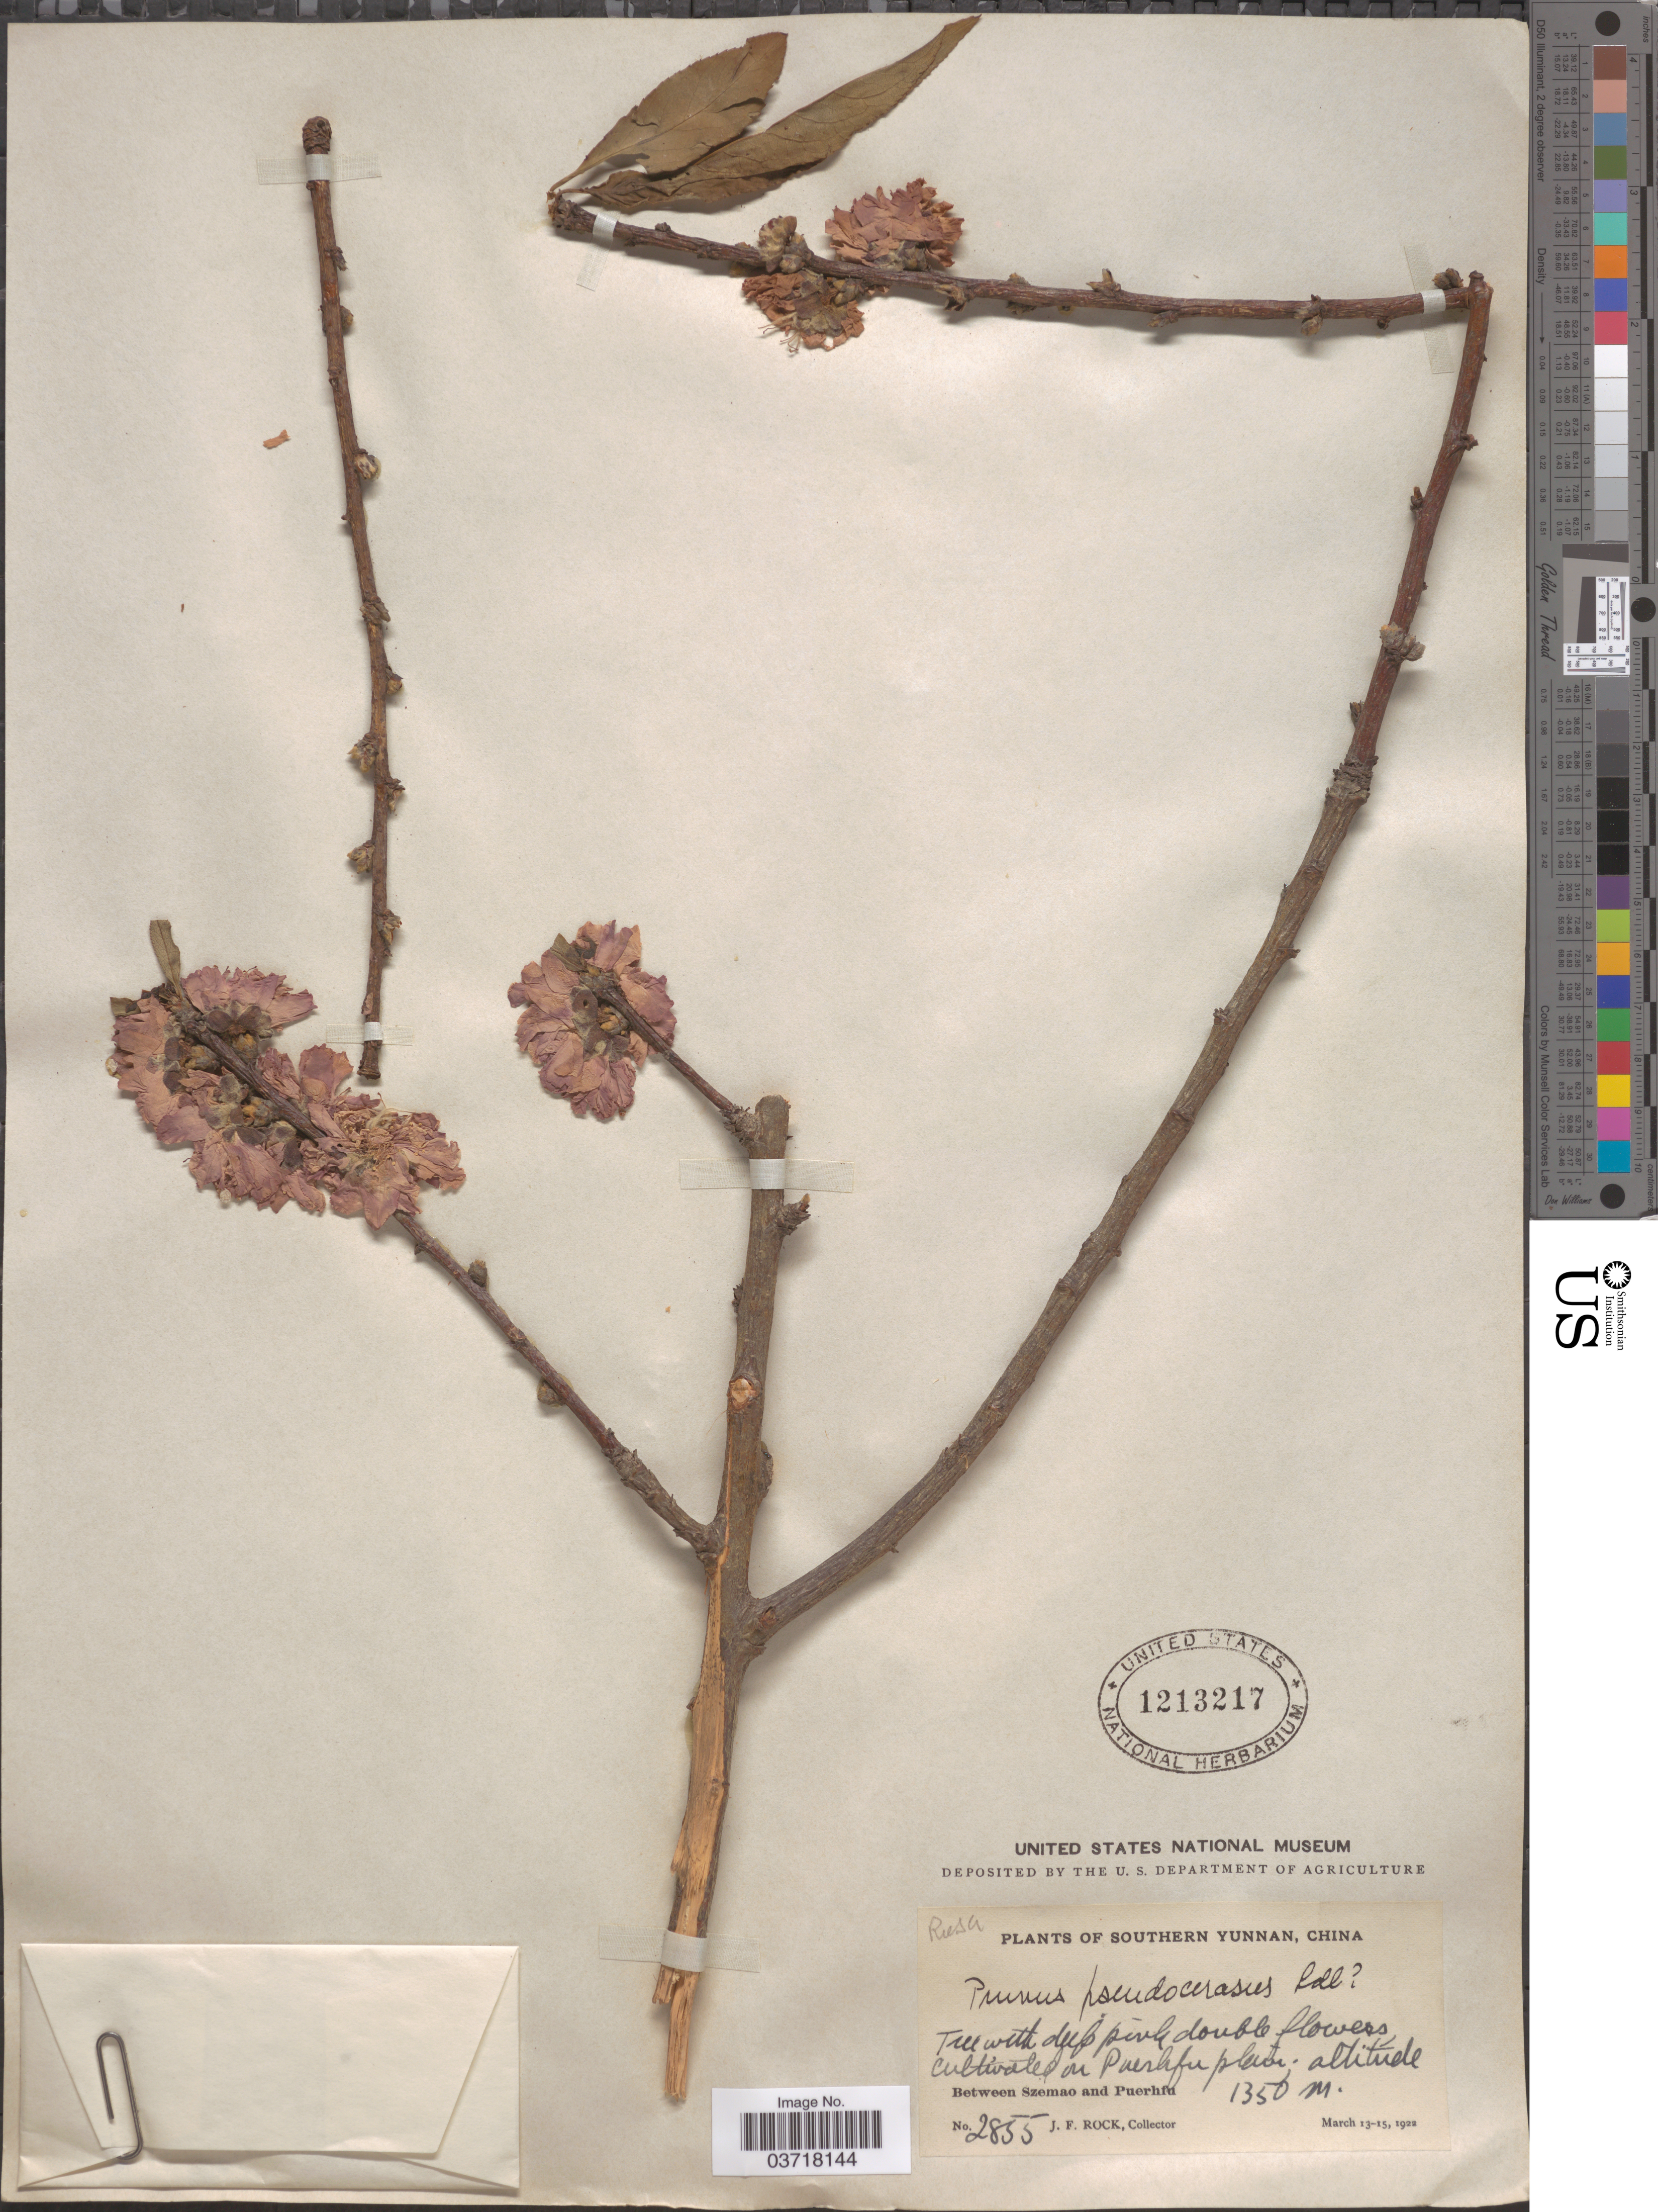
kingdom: Plantae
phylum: Tracheophyta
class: Magnoliopsida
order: Rosales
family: Rosaceae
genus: Prunus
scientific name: Prunus pseudocerasus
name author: Lindl.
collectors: J. Rock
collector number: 2855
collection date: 1922-03-13/1922-03-15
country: China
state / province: Yunnan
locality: Southern Yunnan. Cultivated on Puerhfu plain. Between Szemao and Puerhfu.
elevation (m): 1350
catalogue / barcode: US 1213217